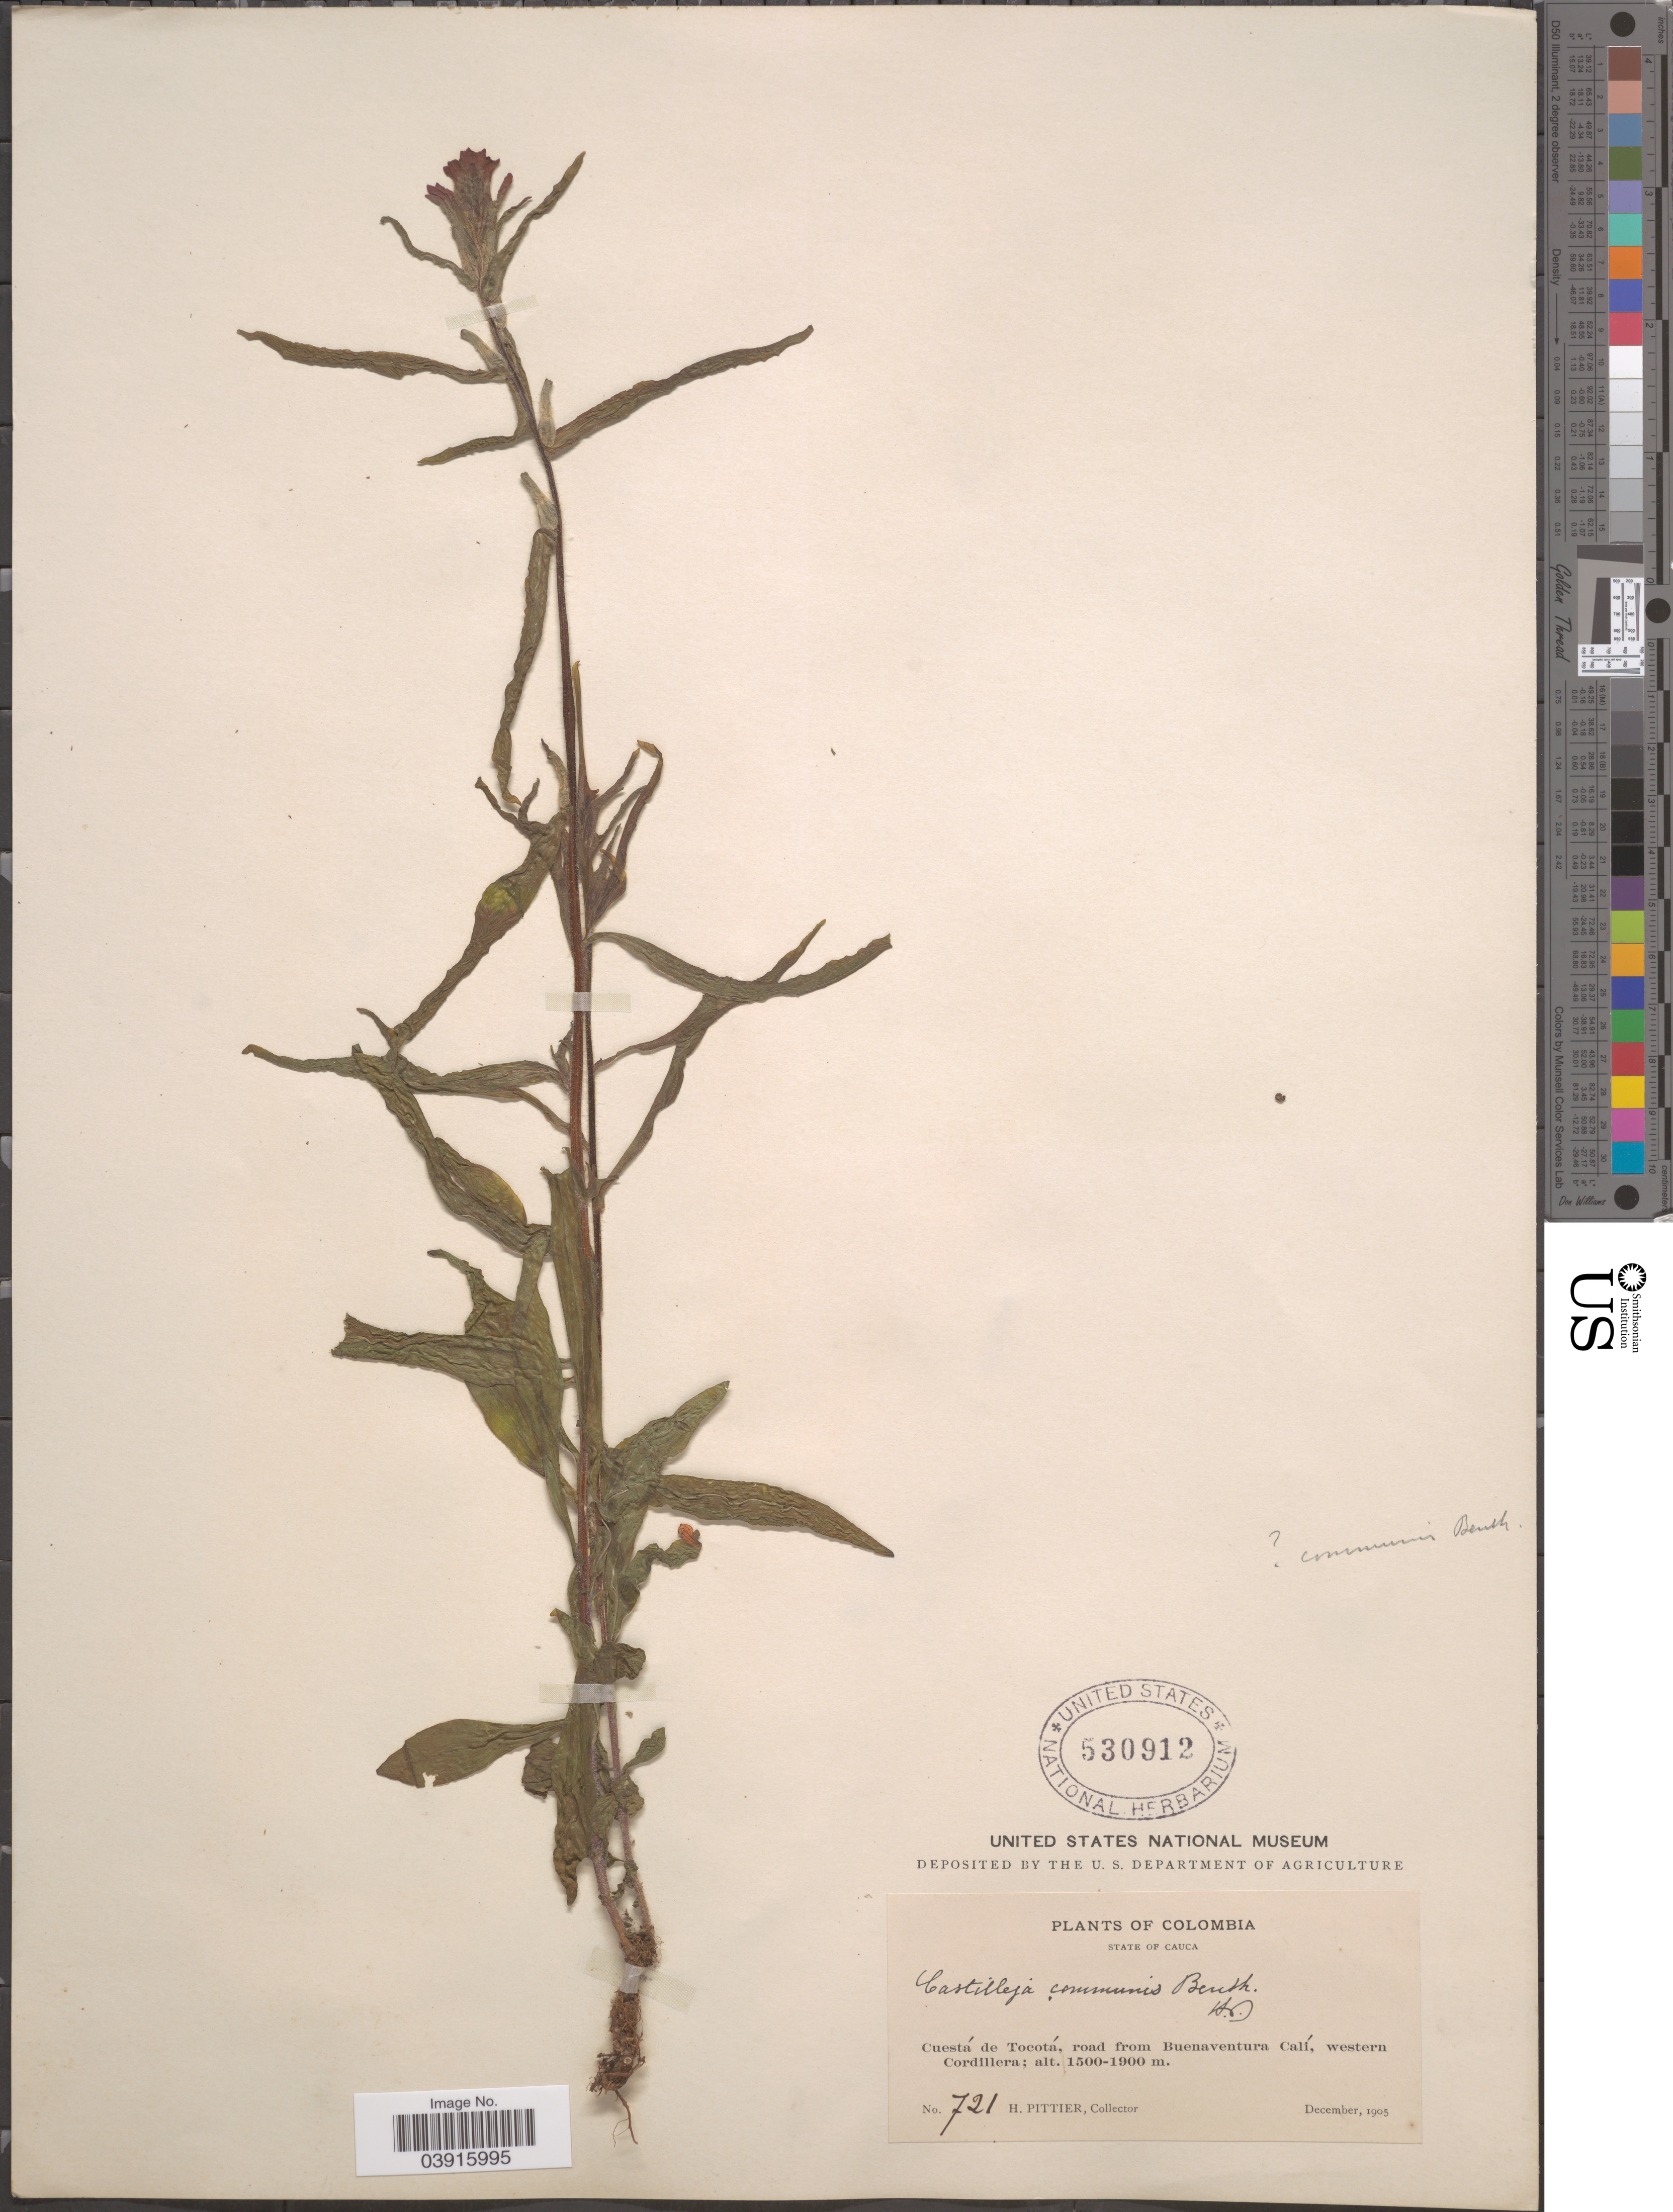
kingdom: Plantae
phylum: Tracheophyta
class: Magnoliopsida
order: Lamiales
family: Orobanchaceae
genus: Castilleja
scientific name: Castilleja communis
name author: Benth.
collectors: H. F. Pittier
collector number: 721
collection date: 1905-12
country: Colombia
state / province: Cauca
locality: Cuestá de Tocotá, road from Buenaventura Calí, western Cordillera.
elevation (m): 1500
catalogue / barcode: US 530912